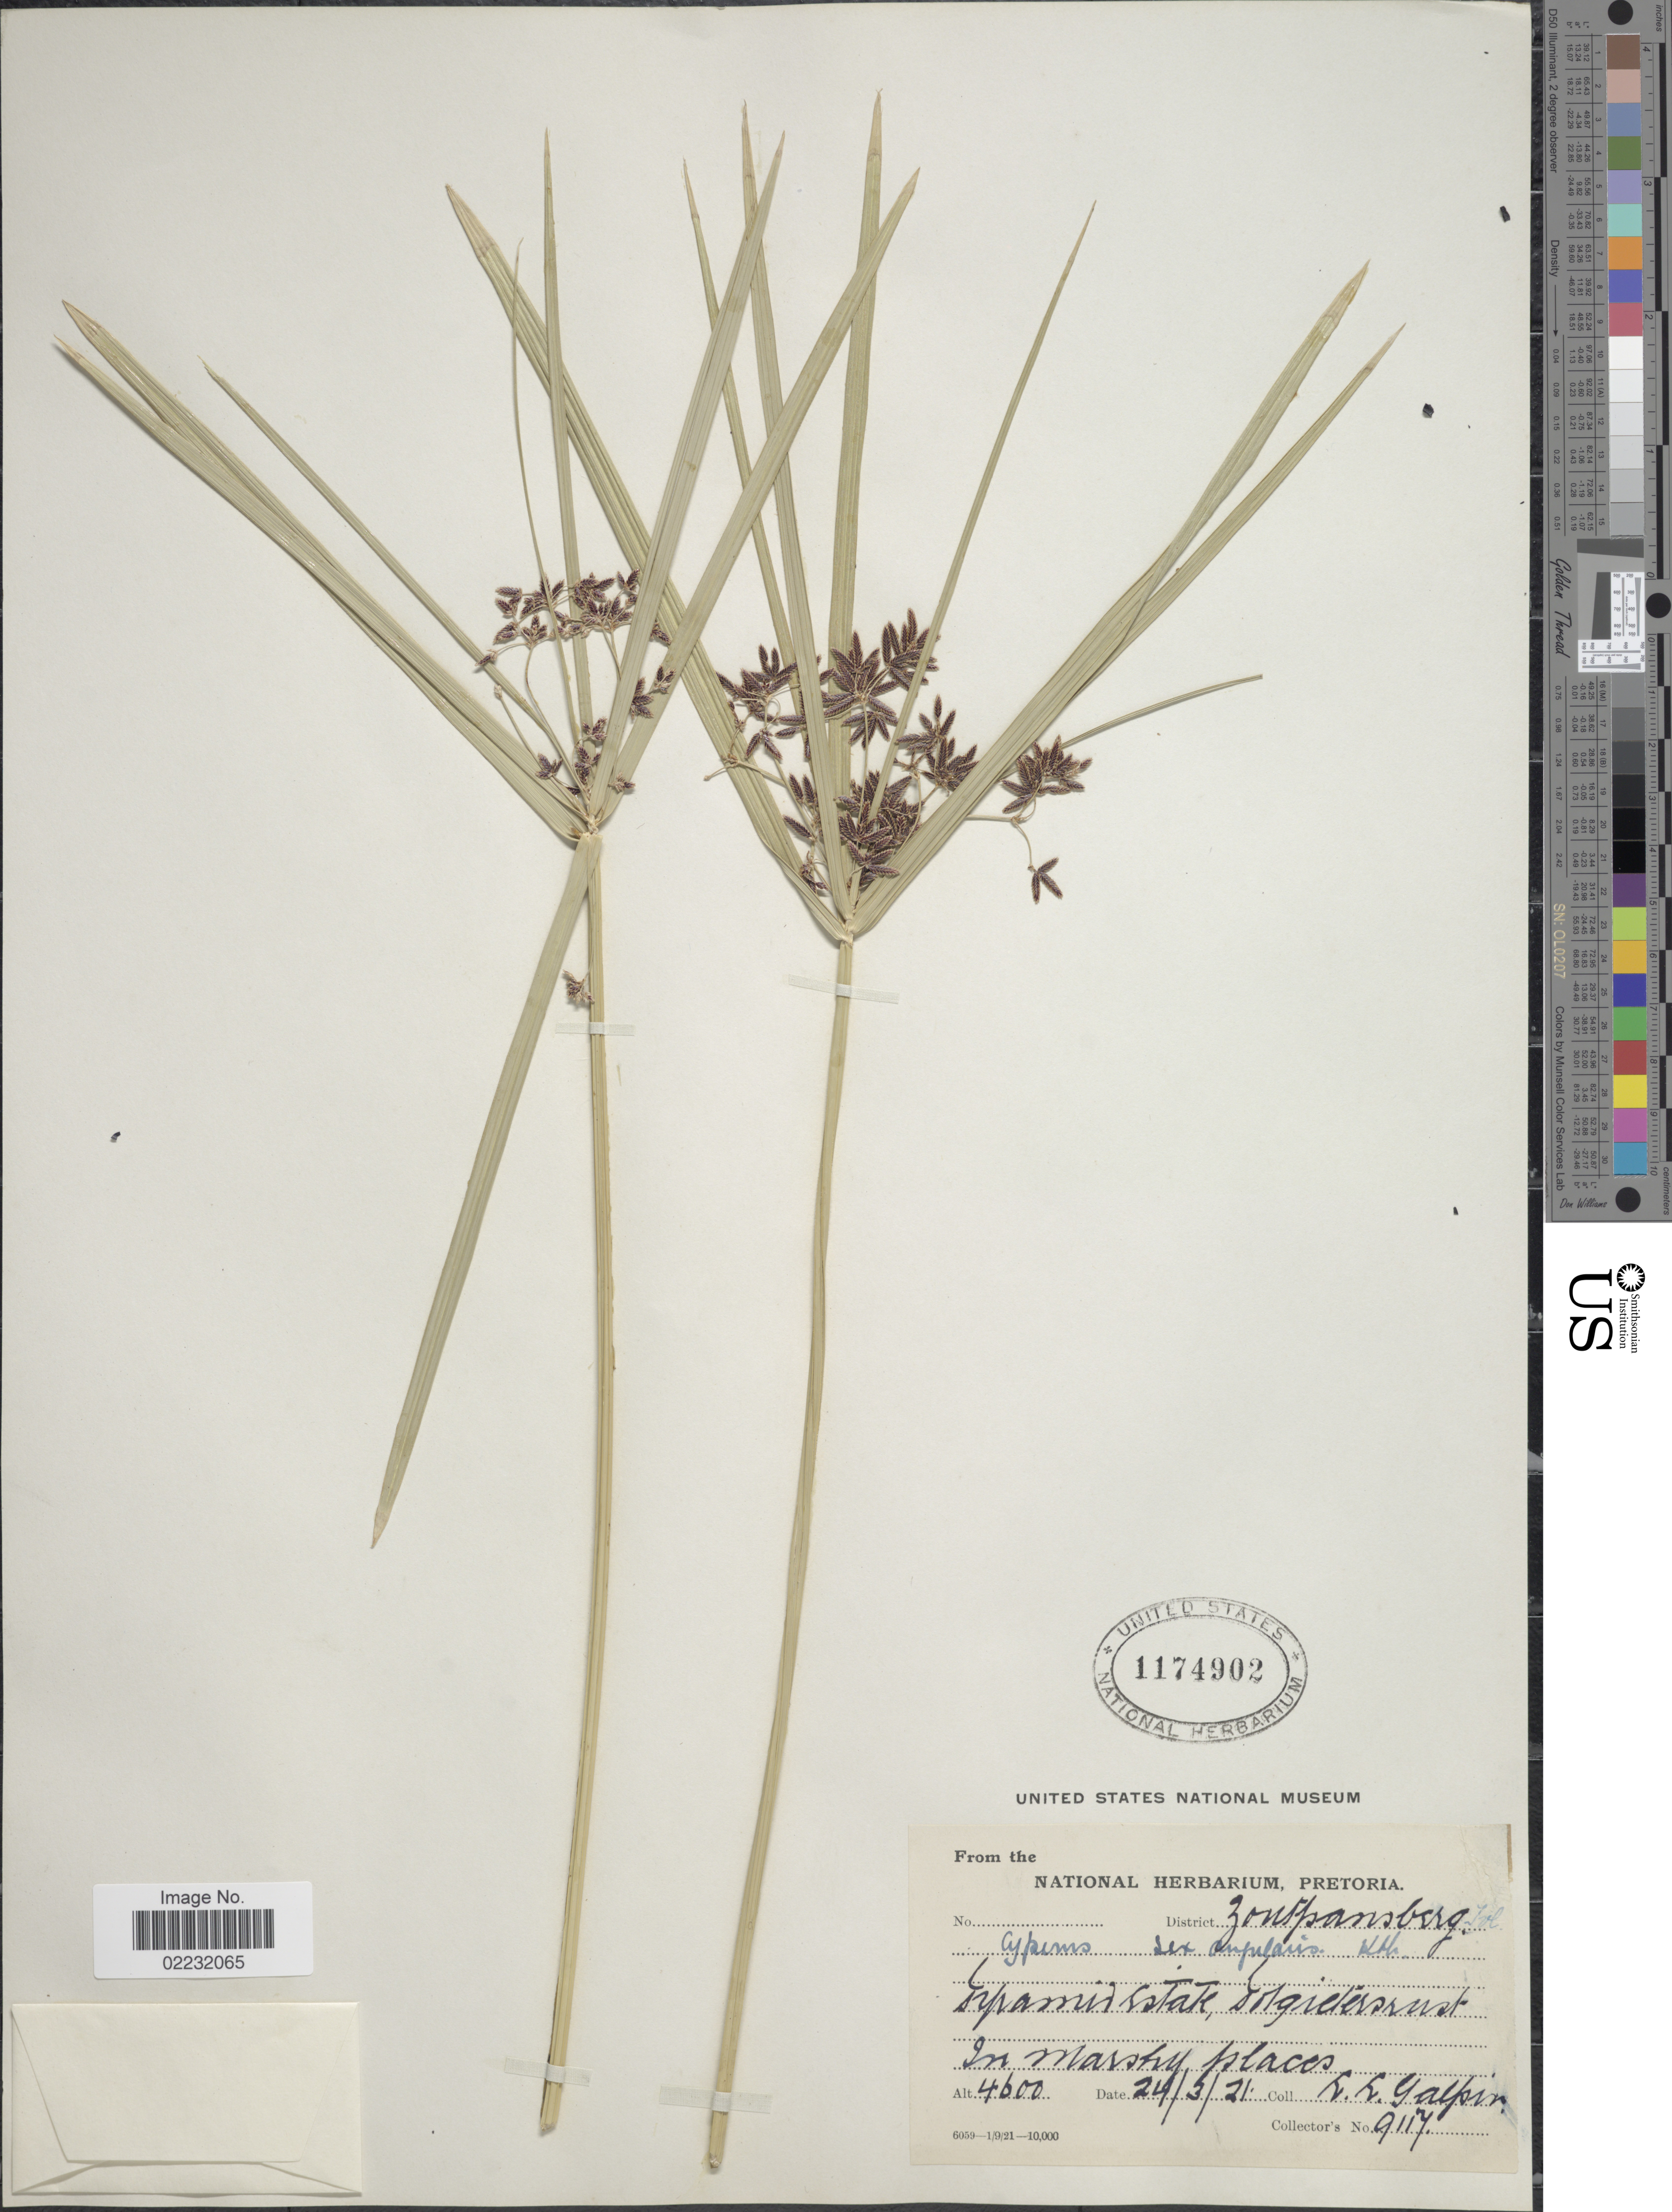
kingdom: Plantae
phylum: Tracheophyta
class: Liliopsida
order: Poales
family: Cyperaceae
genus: Cyperus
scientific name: Cyperus sexangularis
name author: Nees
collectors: E. Galpin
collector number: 9117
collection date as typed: Transcribed d/m/y: 24/3/21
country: South Africa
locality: District Zontpansberg, in marshy places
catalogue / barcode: US 1174902